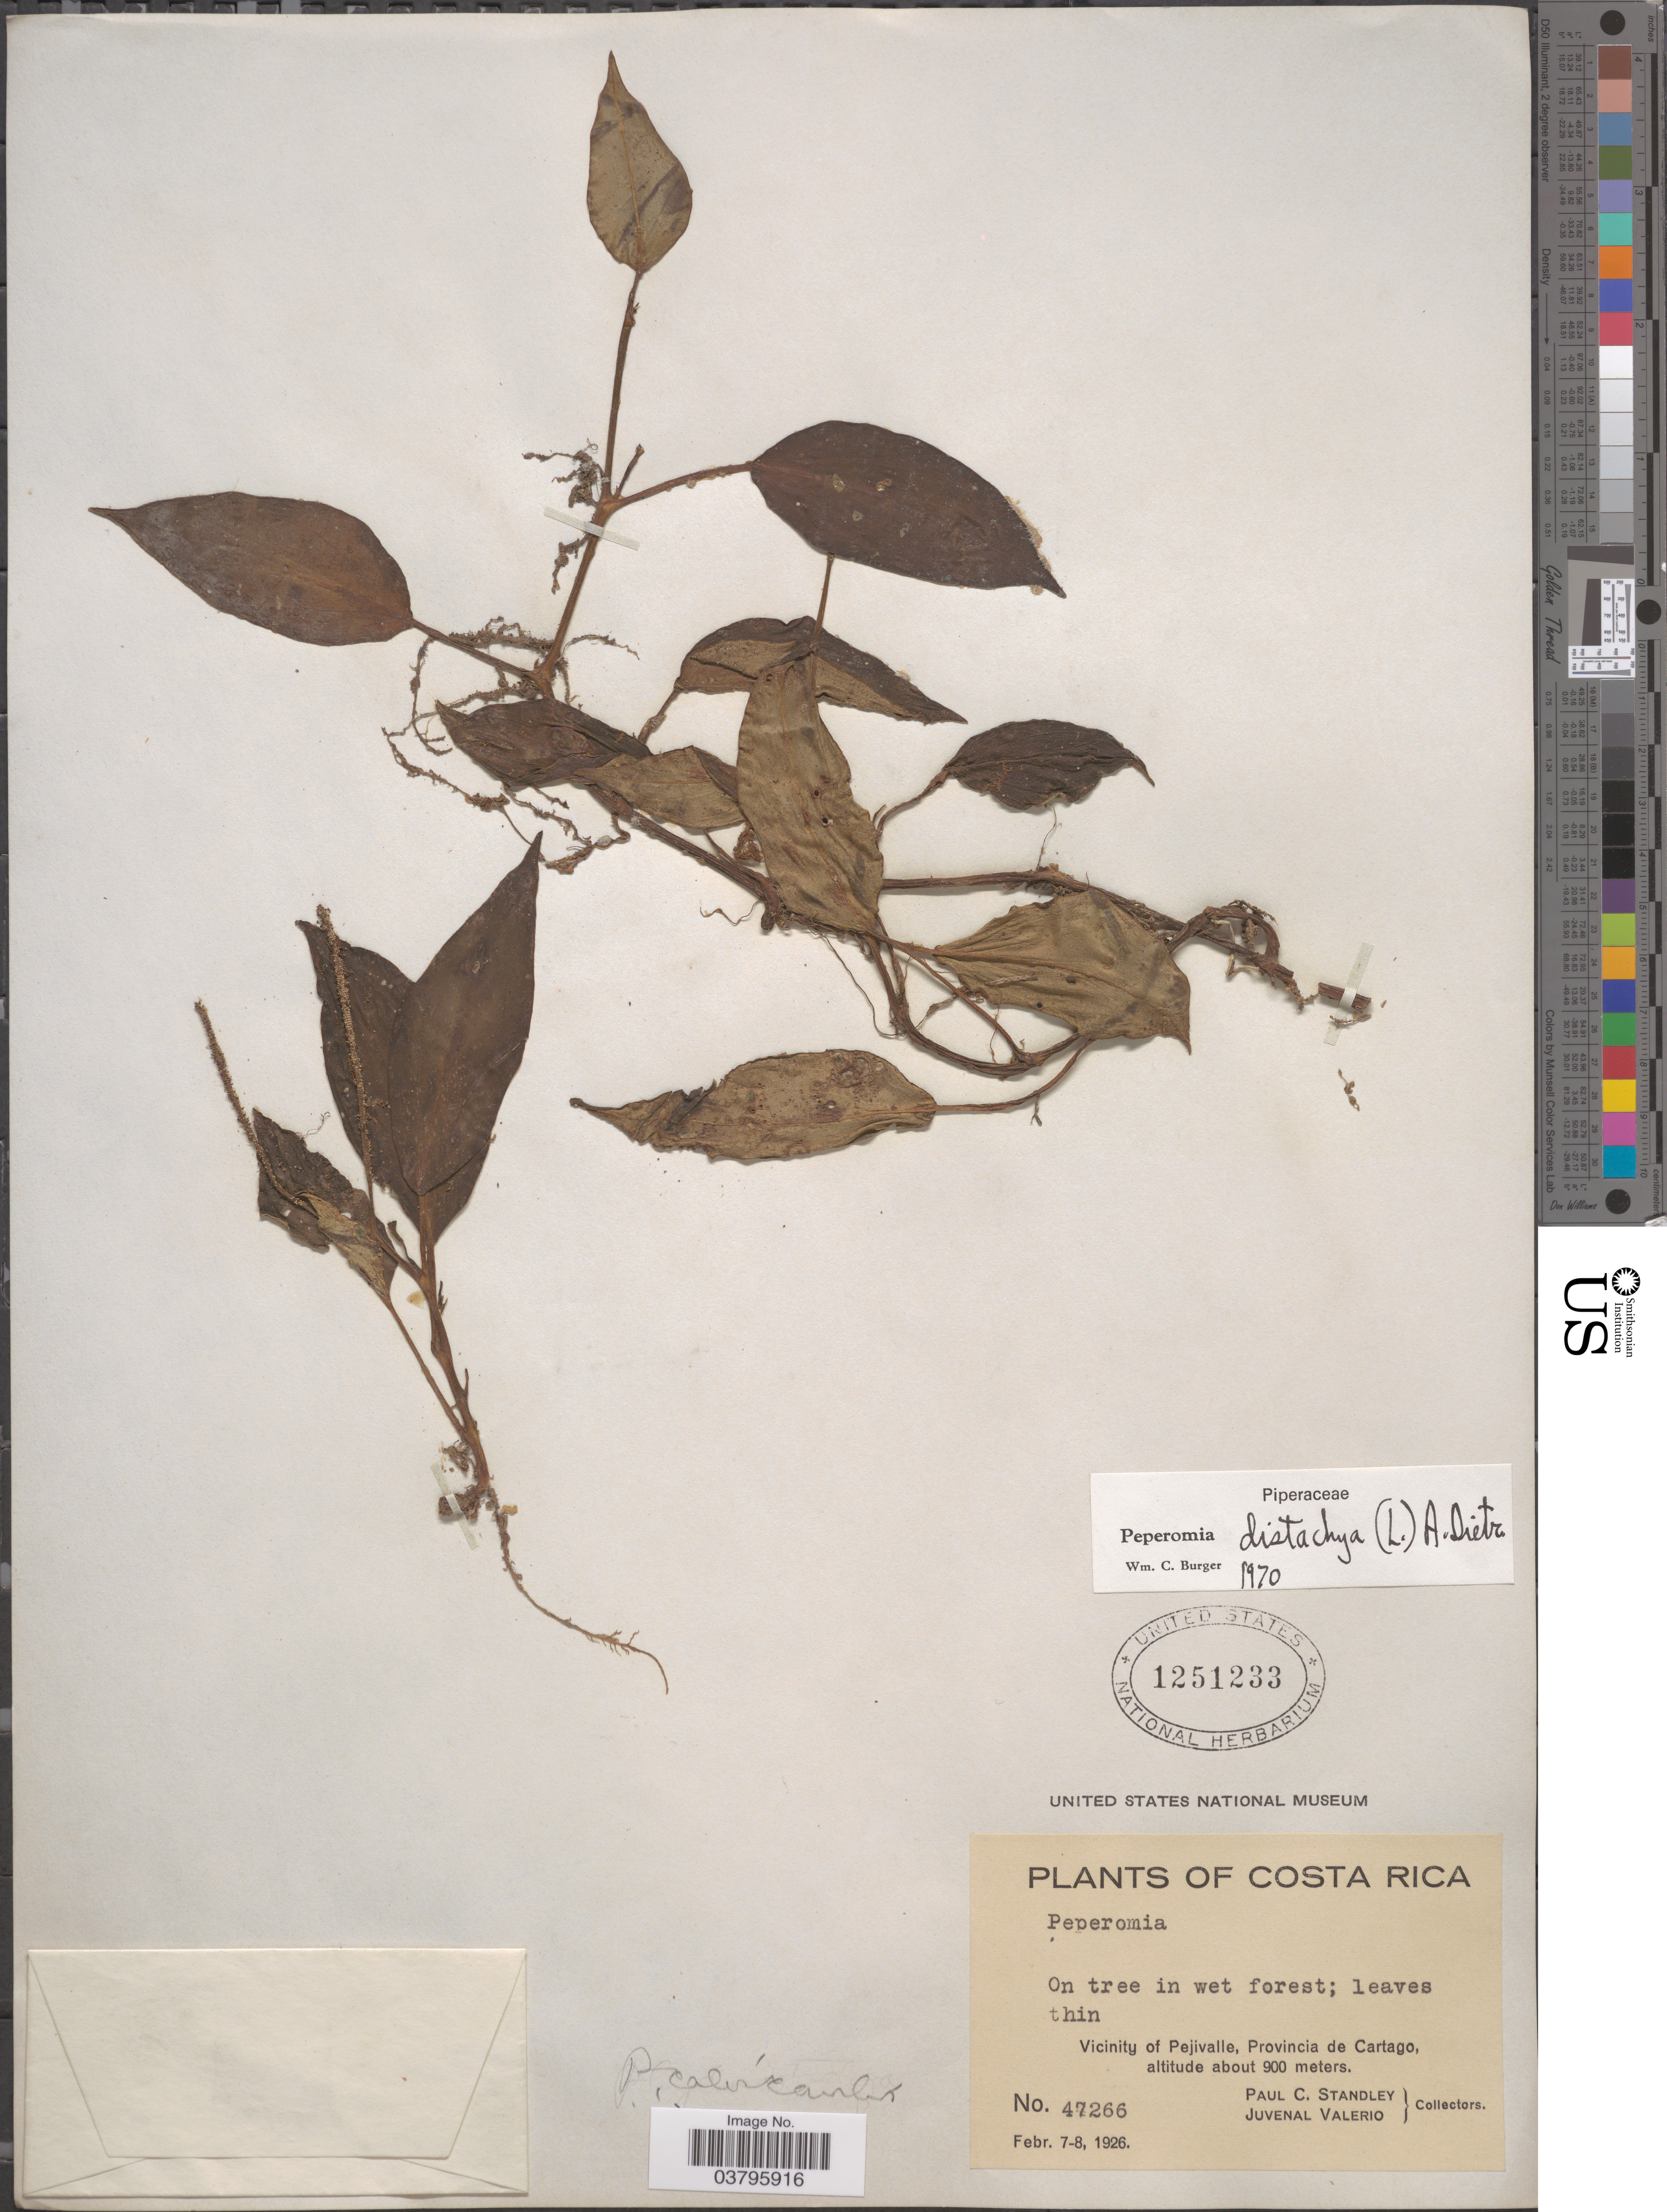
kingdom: Plantae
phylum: Tracheophyta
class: Magnoliopsida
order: Piperales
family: Piperaceae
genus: Peperomia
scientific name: Peperomia distachya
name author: (L.) A. Dietr.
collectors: P. C. Standley & J. Valerio R.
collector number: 47266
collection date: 1926-02-07/1926-02-08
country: Costa Rica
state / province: Cartago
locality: Vicinity of Pejivalle.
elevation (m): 900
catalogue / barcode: US 1251233